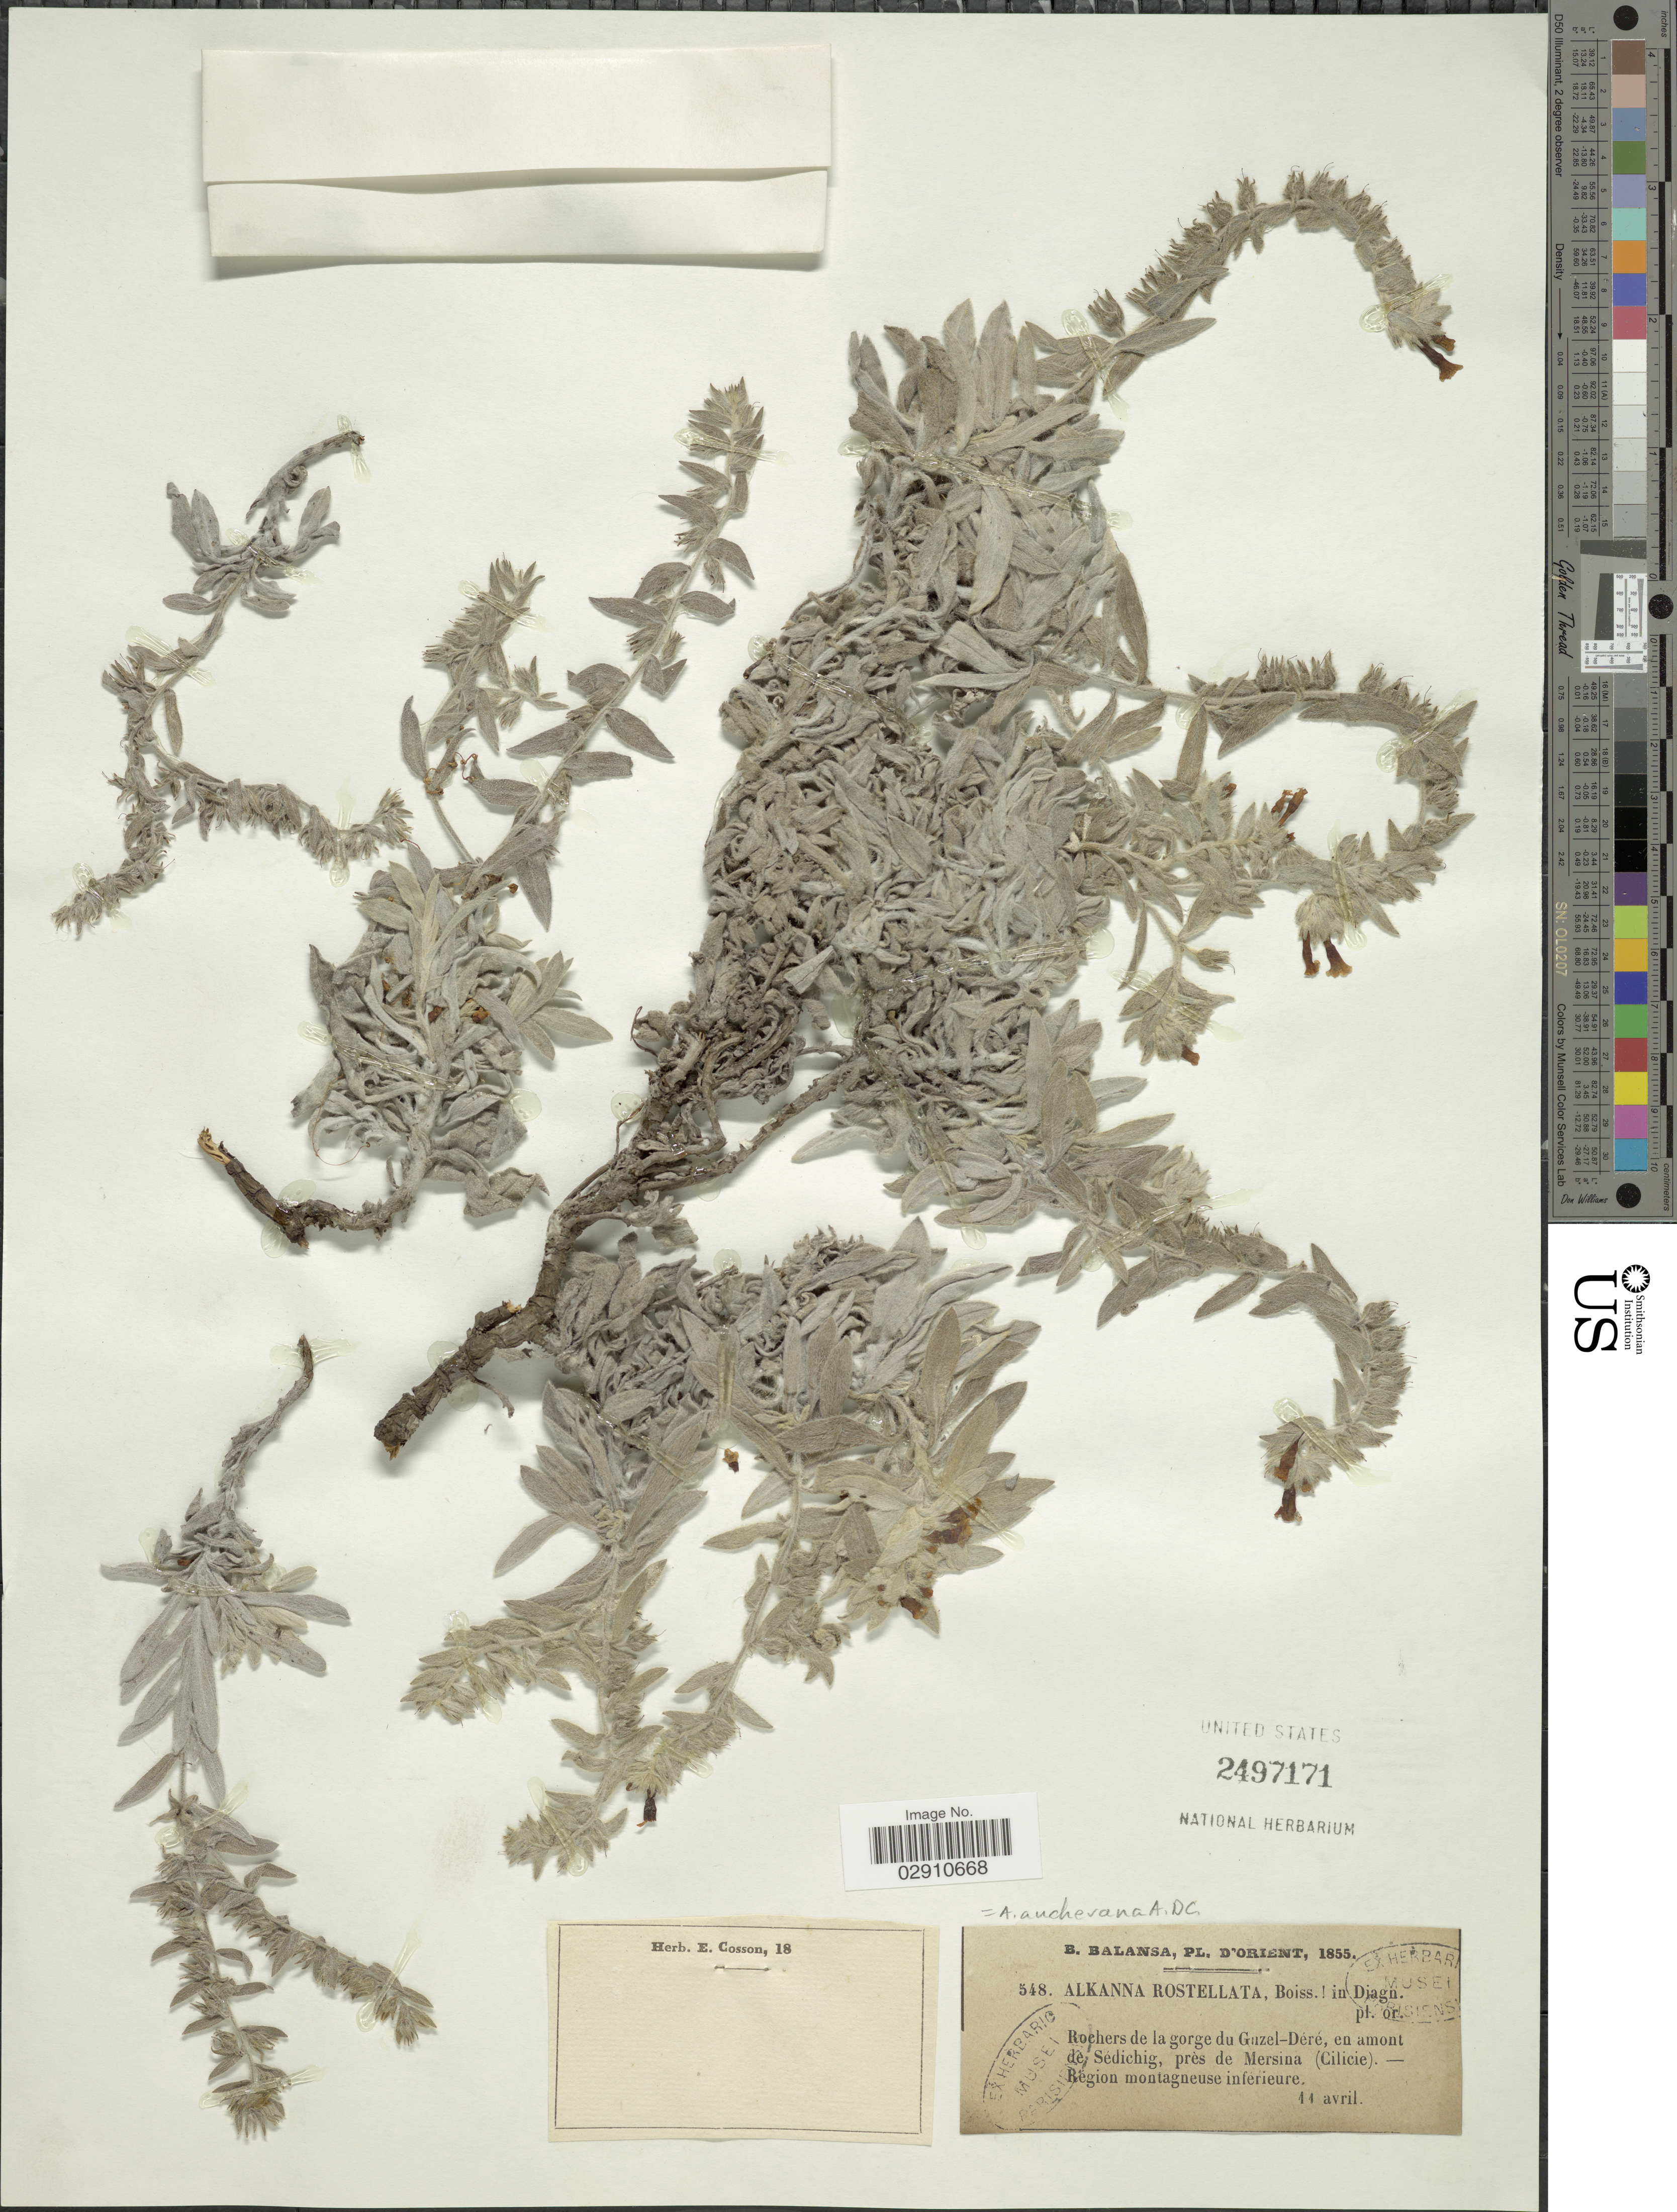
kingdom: Plantae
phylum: Tracheophyta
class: Magnoliopsida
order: Boraginales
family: Boraginaceae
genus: Alkanna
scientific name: Alkanna aucheriana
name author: A. DC.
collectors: B. Balansa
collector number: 548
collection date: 1855-04-11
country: Turkey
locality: D'Orient. Rochers de la gorge du Guzel-Déré, en amont de Sédichig, près de Mersina (Cilicie).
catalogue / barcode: US 2497171